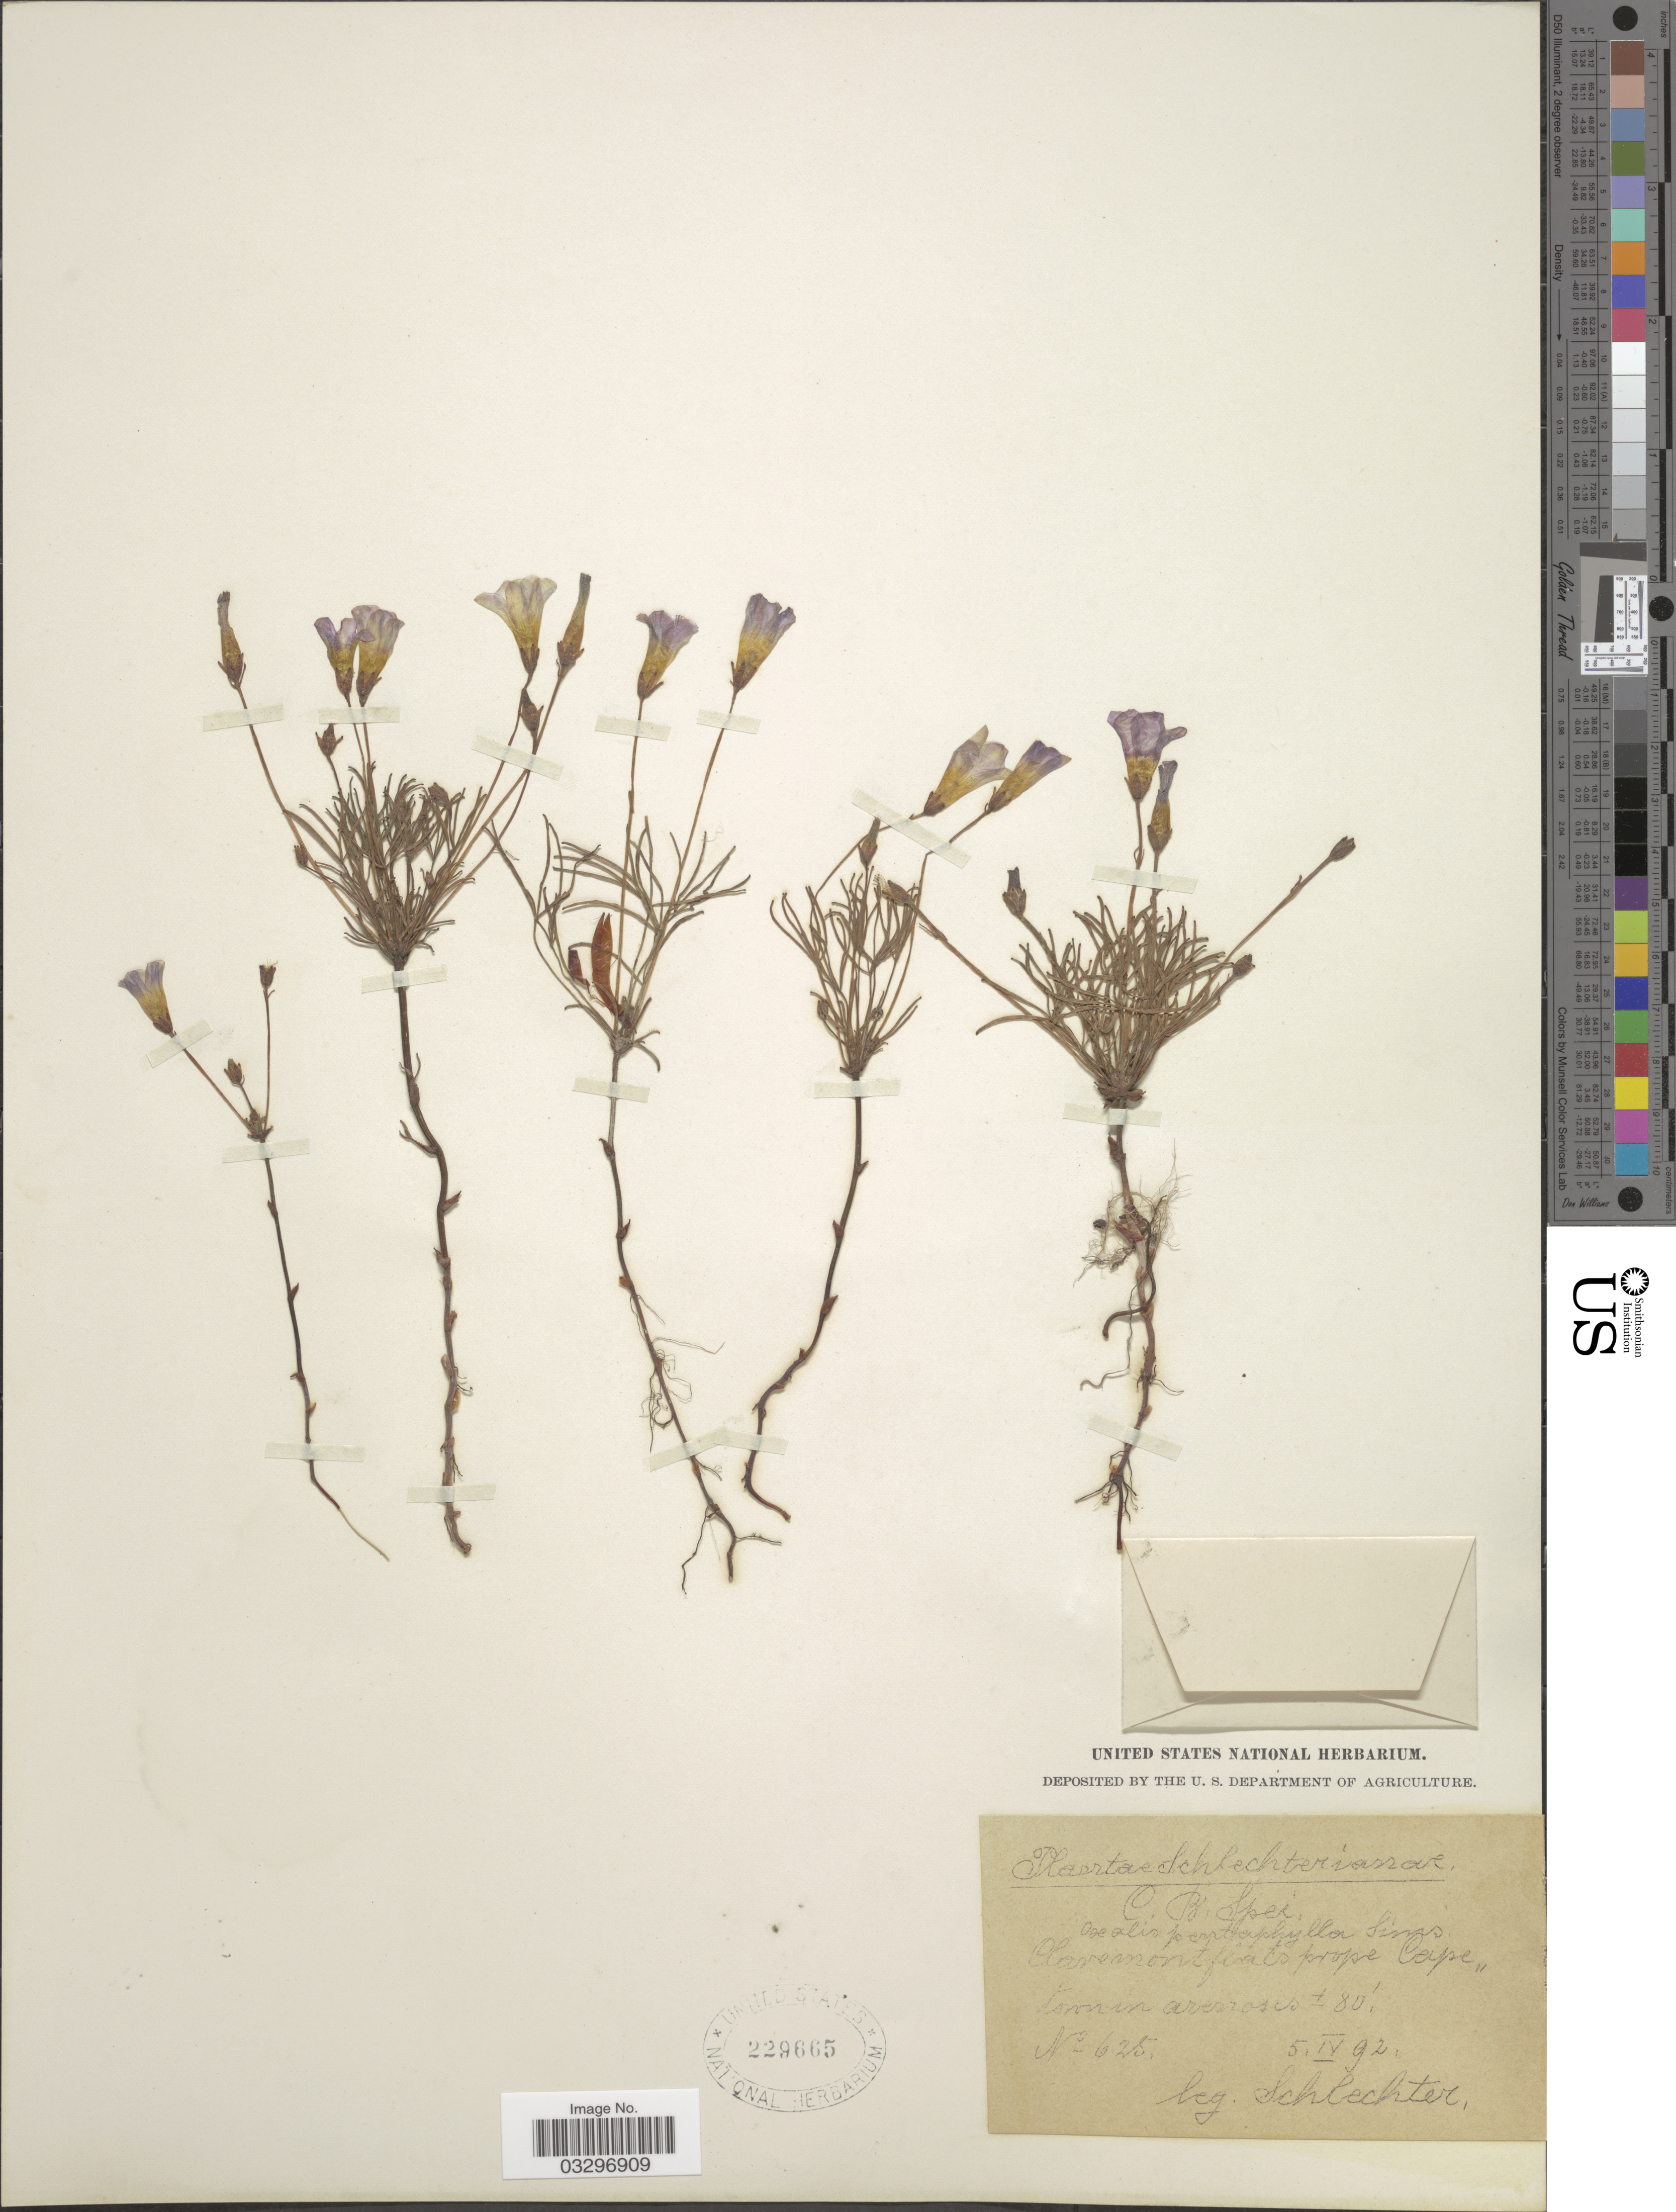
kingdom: Plantae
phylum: Tracheophyta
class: Magnoliopsida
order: Oxalidales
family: Oxalidaceae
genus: Oxalis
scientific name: Oxalis pentaphylla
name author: Sims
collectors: Schlechter, --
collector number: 625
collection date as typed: Transcribed d/m/y: 5/4/92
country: South Africa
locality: Claremont flats prope Cape.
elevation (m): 24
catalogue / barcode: US 229665